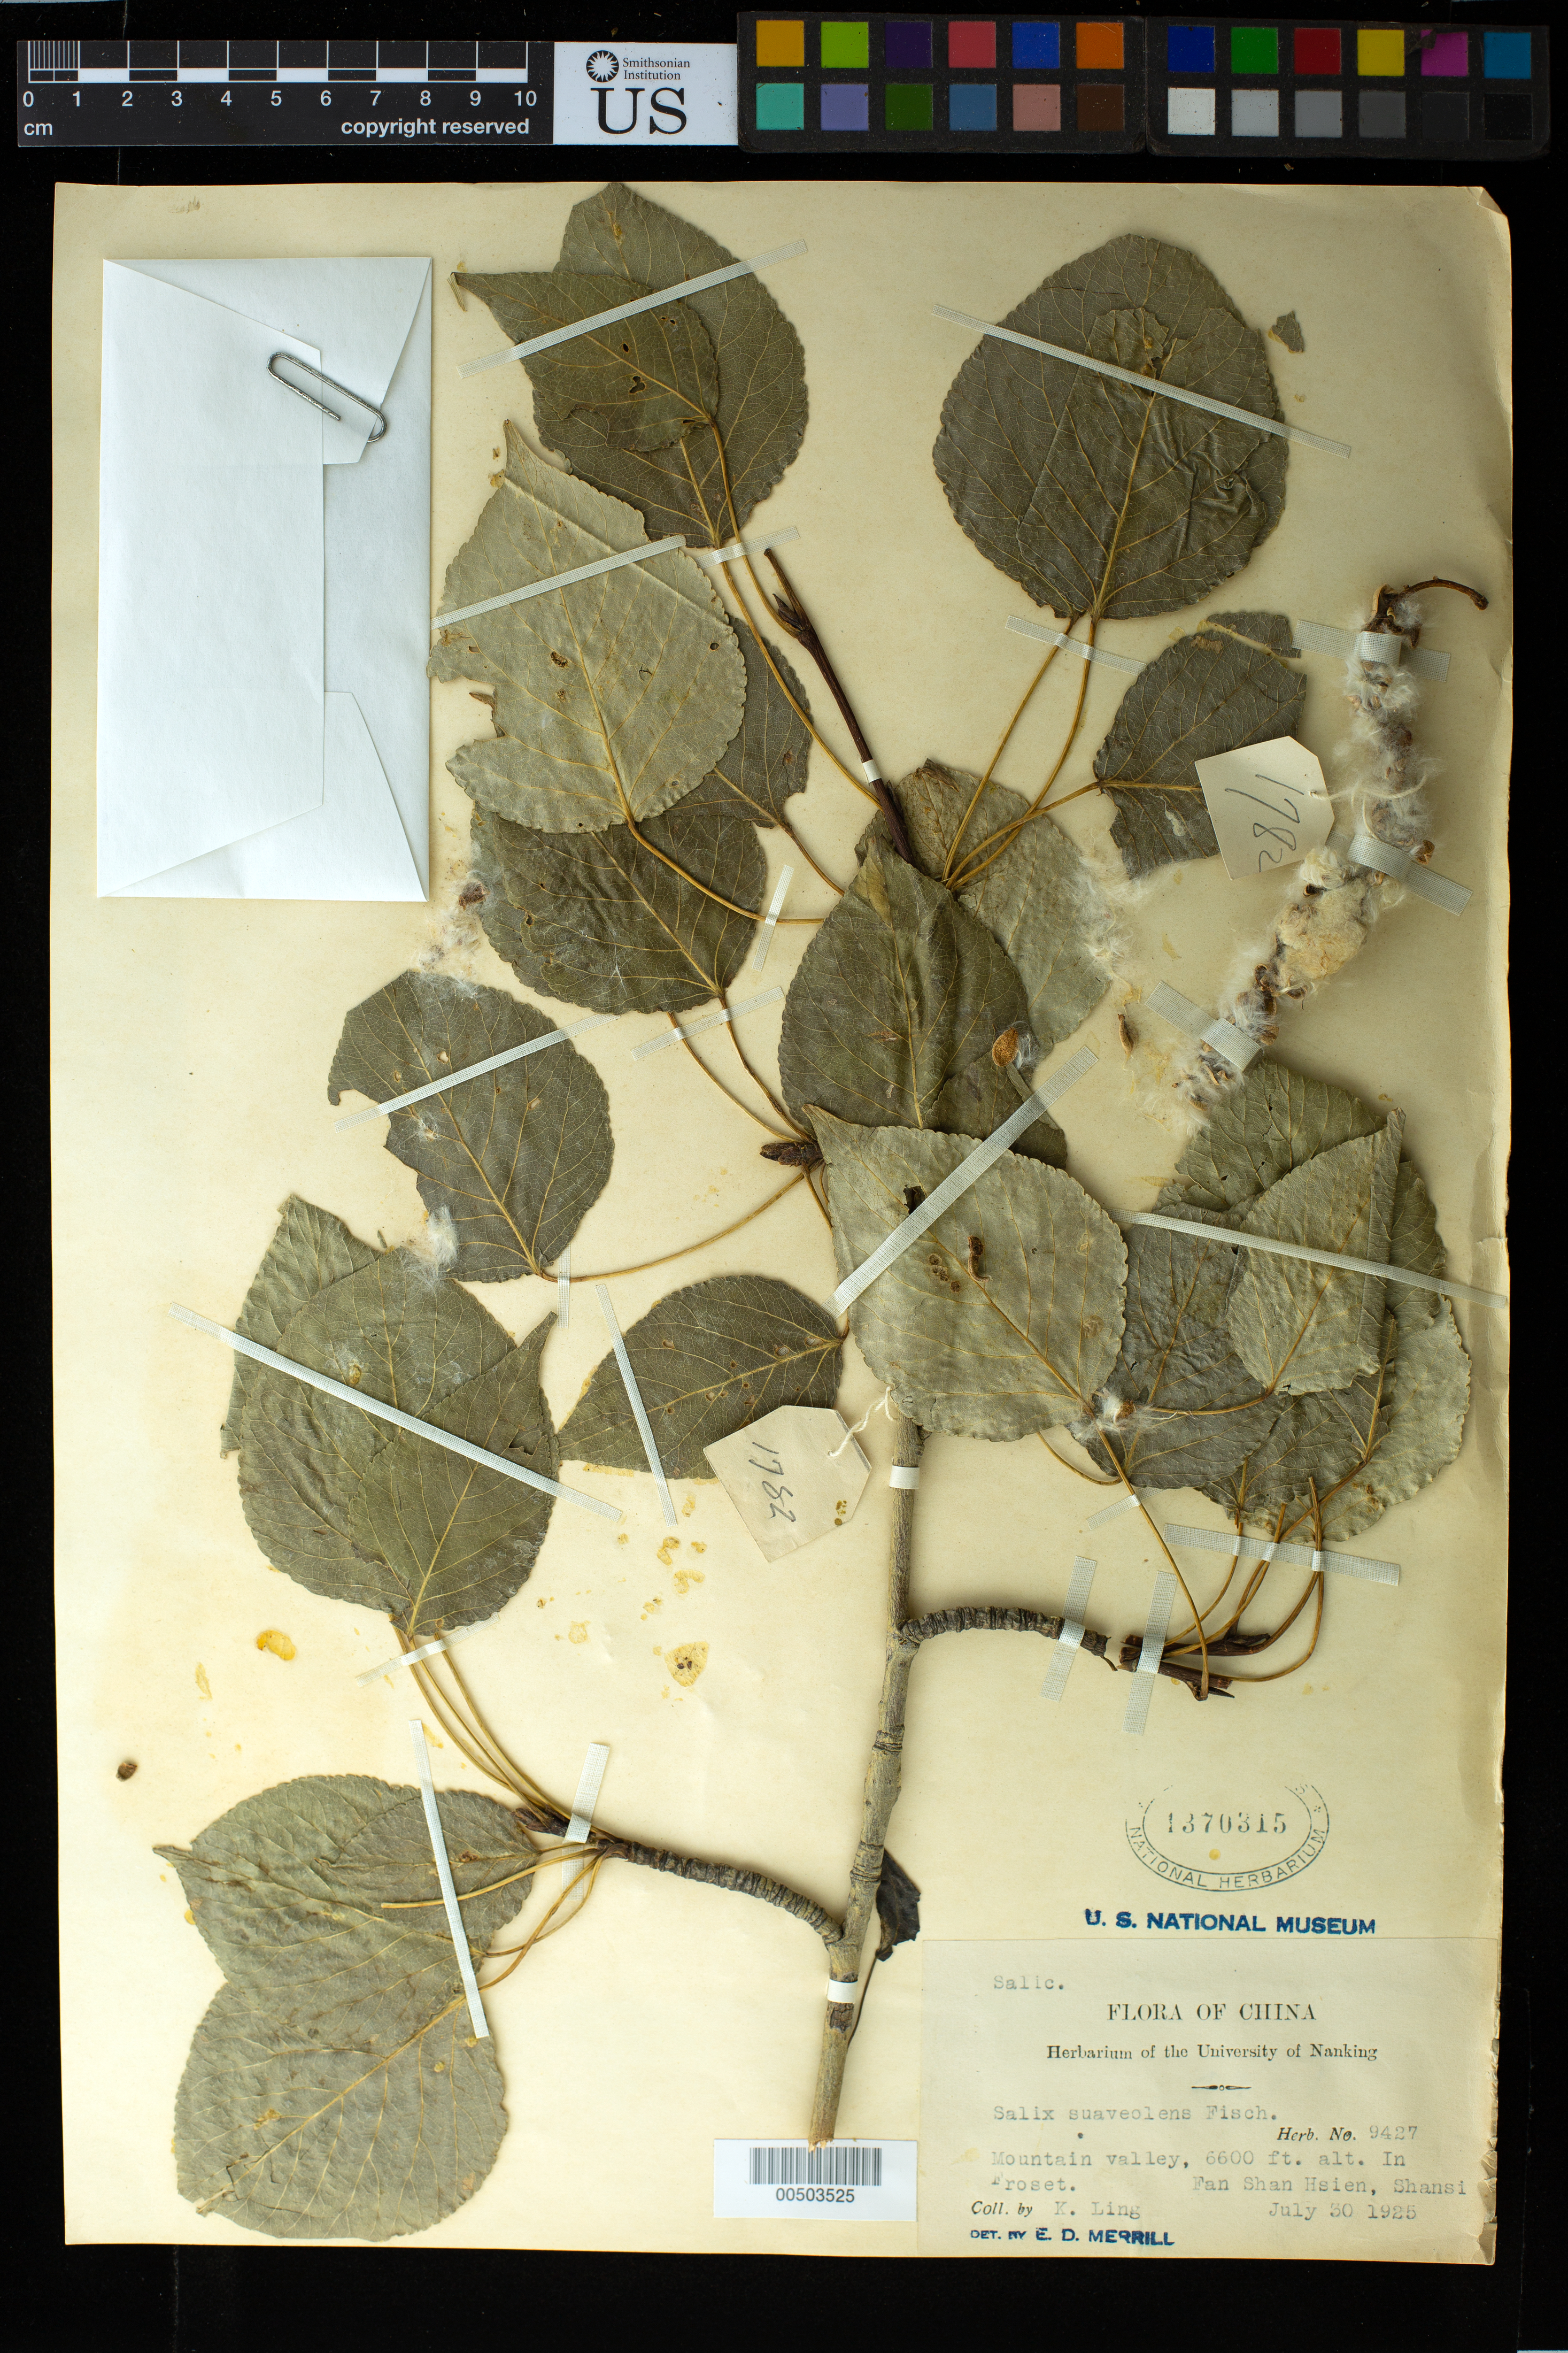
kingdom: Plantae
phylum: Tracheophyta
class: Magnoliopsida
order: Malpighiales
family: Salicaceae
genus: Populus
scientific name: Populus suaveolens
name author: Fisch.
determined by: Merrill, Elmer D.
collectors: K. Ling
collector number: herb. no. 9427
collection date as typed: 30 Jul 1925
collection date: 1925-07-30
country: China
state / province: Shanxi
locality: Fan Shan District (Fang-shan Hsien or Fangshan Xian?)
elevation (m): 2012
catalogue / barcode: US 1370315